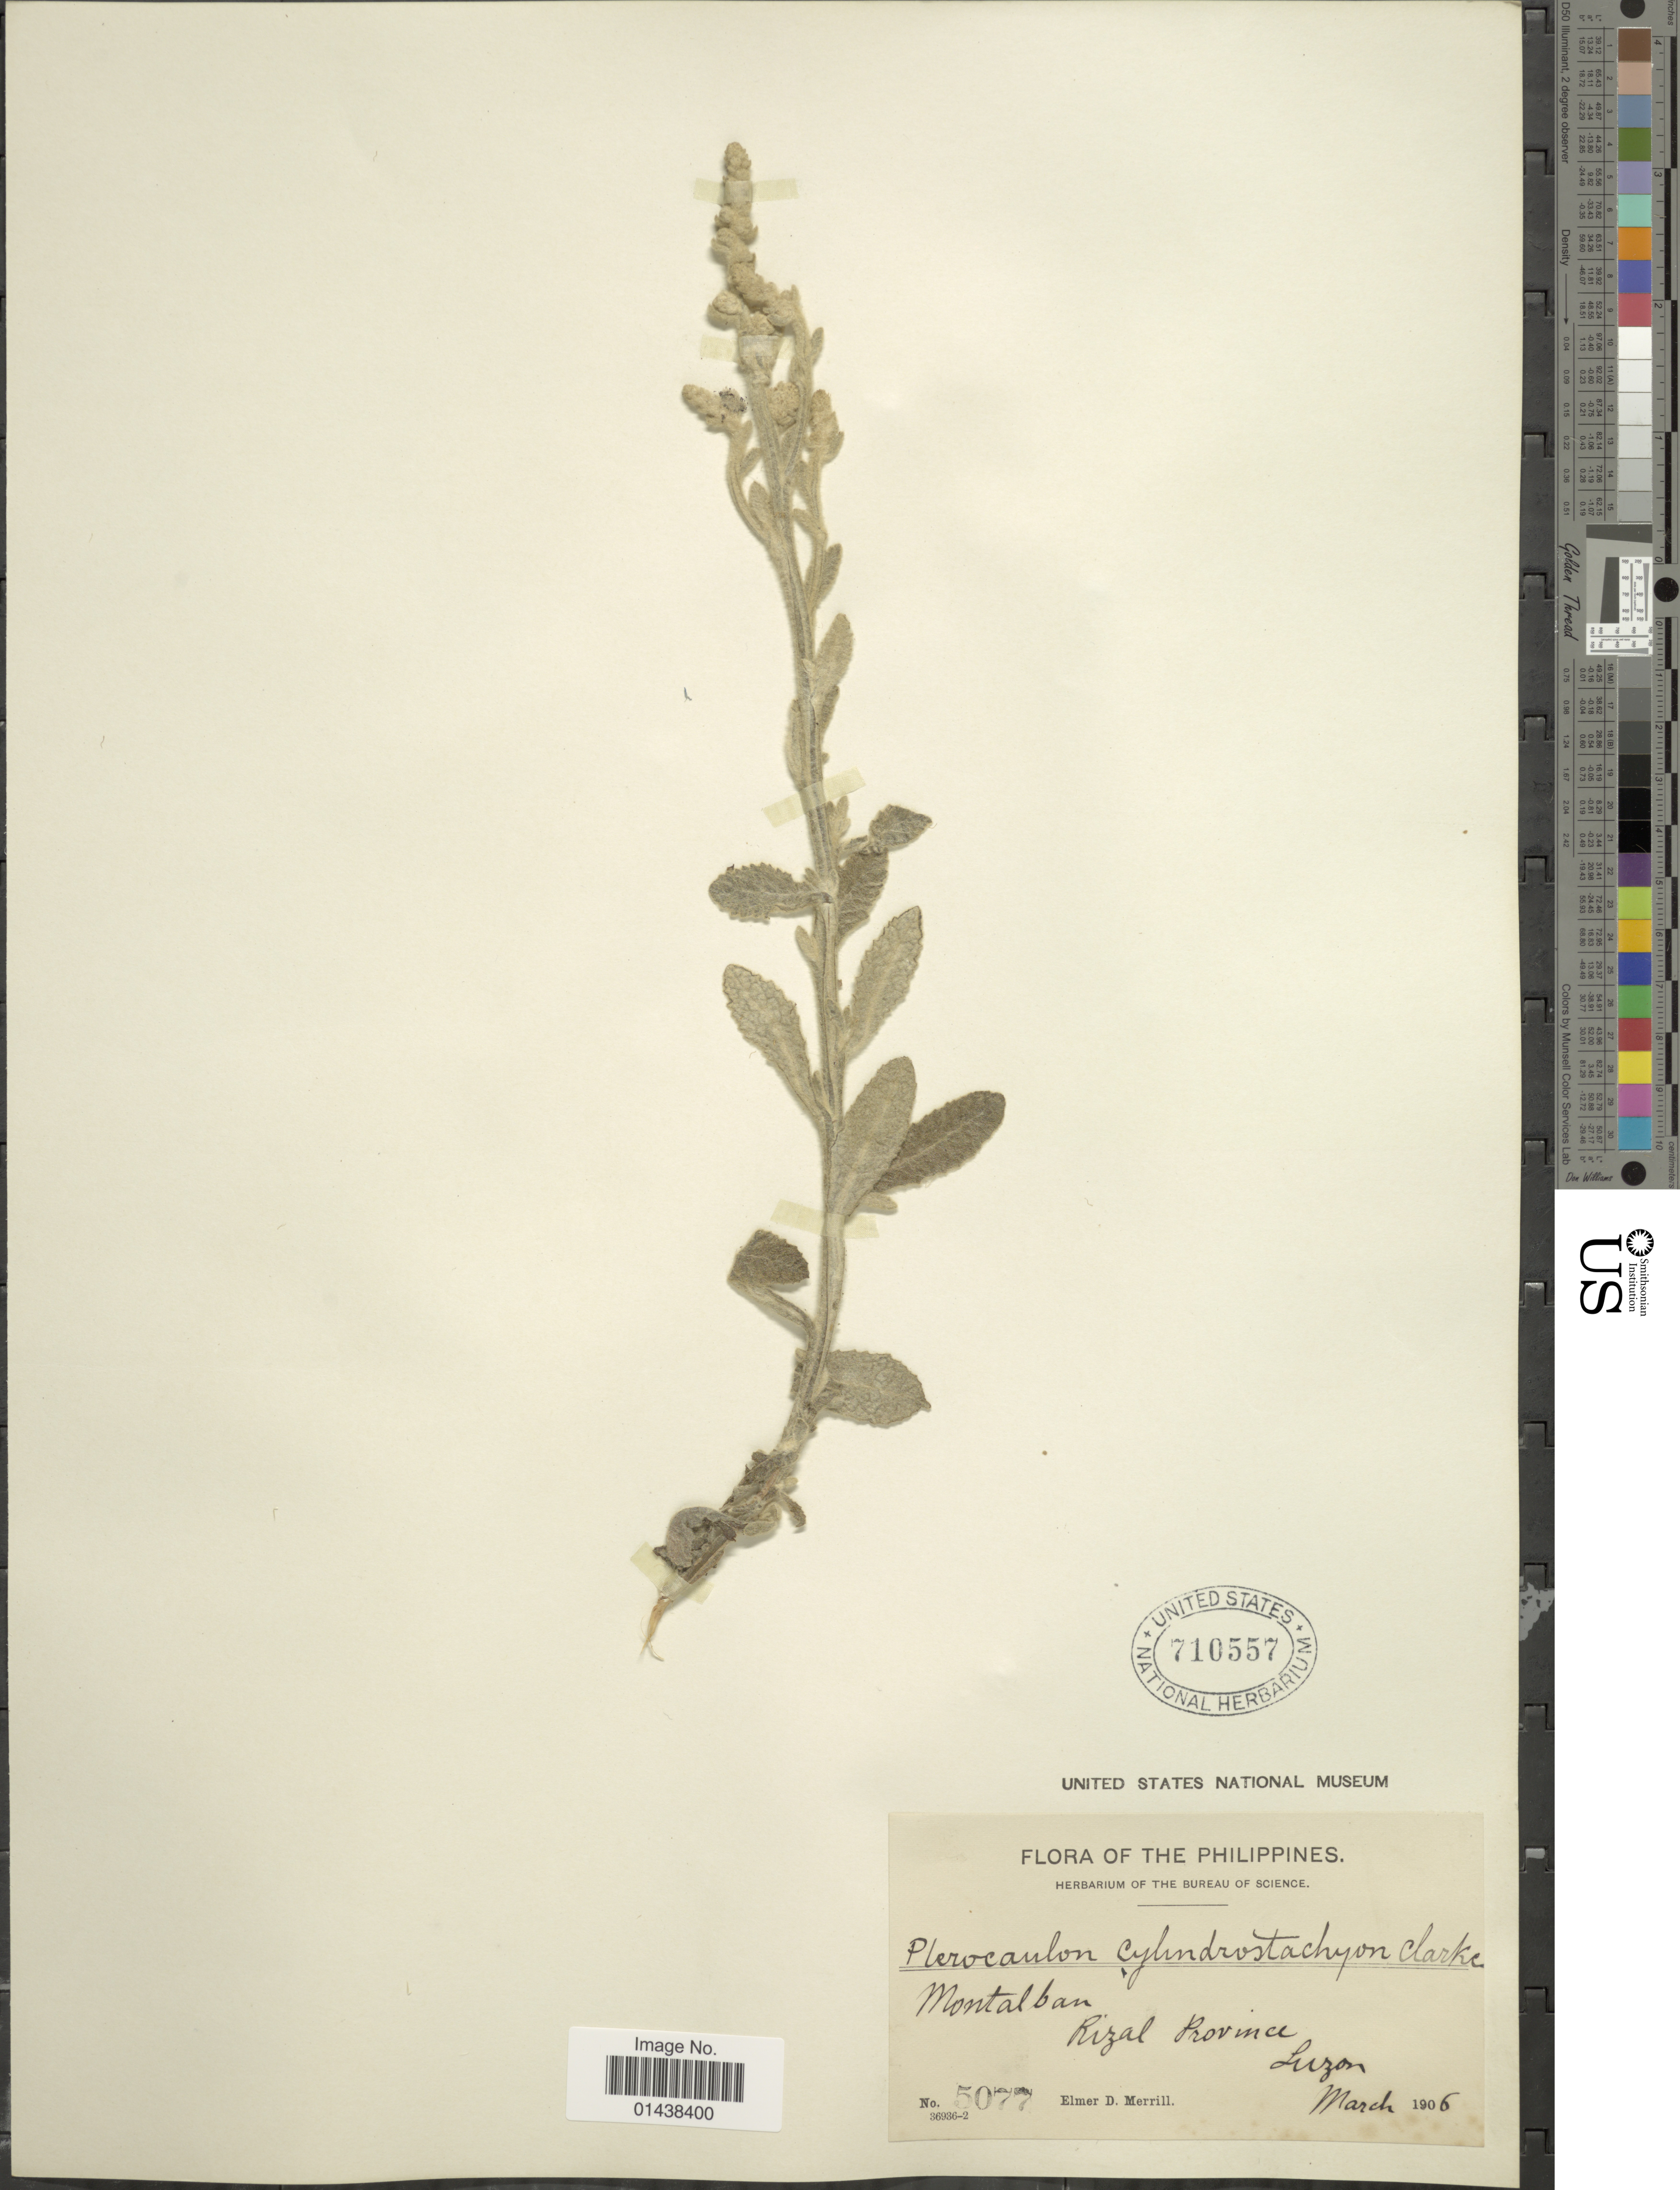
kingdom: Plantae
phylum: Tracheophyta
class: Magnoliopsida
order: Asterales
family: Asteraceae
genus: Pterocaulon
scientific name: Pterocaulon cylindrostachyum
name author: C.B. Clarke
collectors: E. D. Merrill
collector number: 5077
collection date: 1906-03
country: Philippines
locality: Montalban, Rizal Province Luzon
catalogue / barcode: US 710557